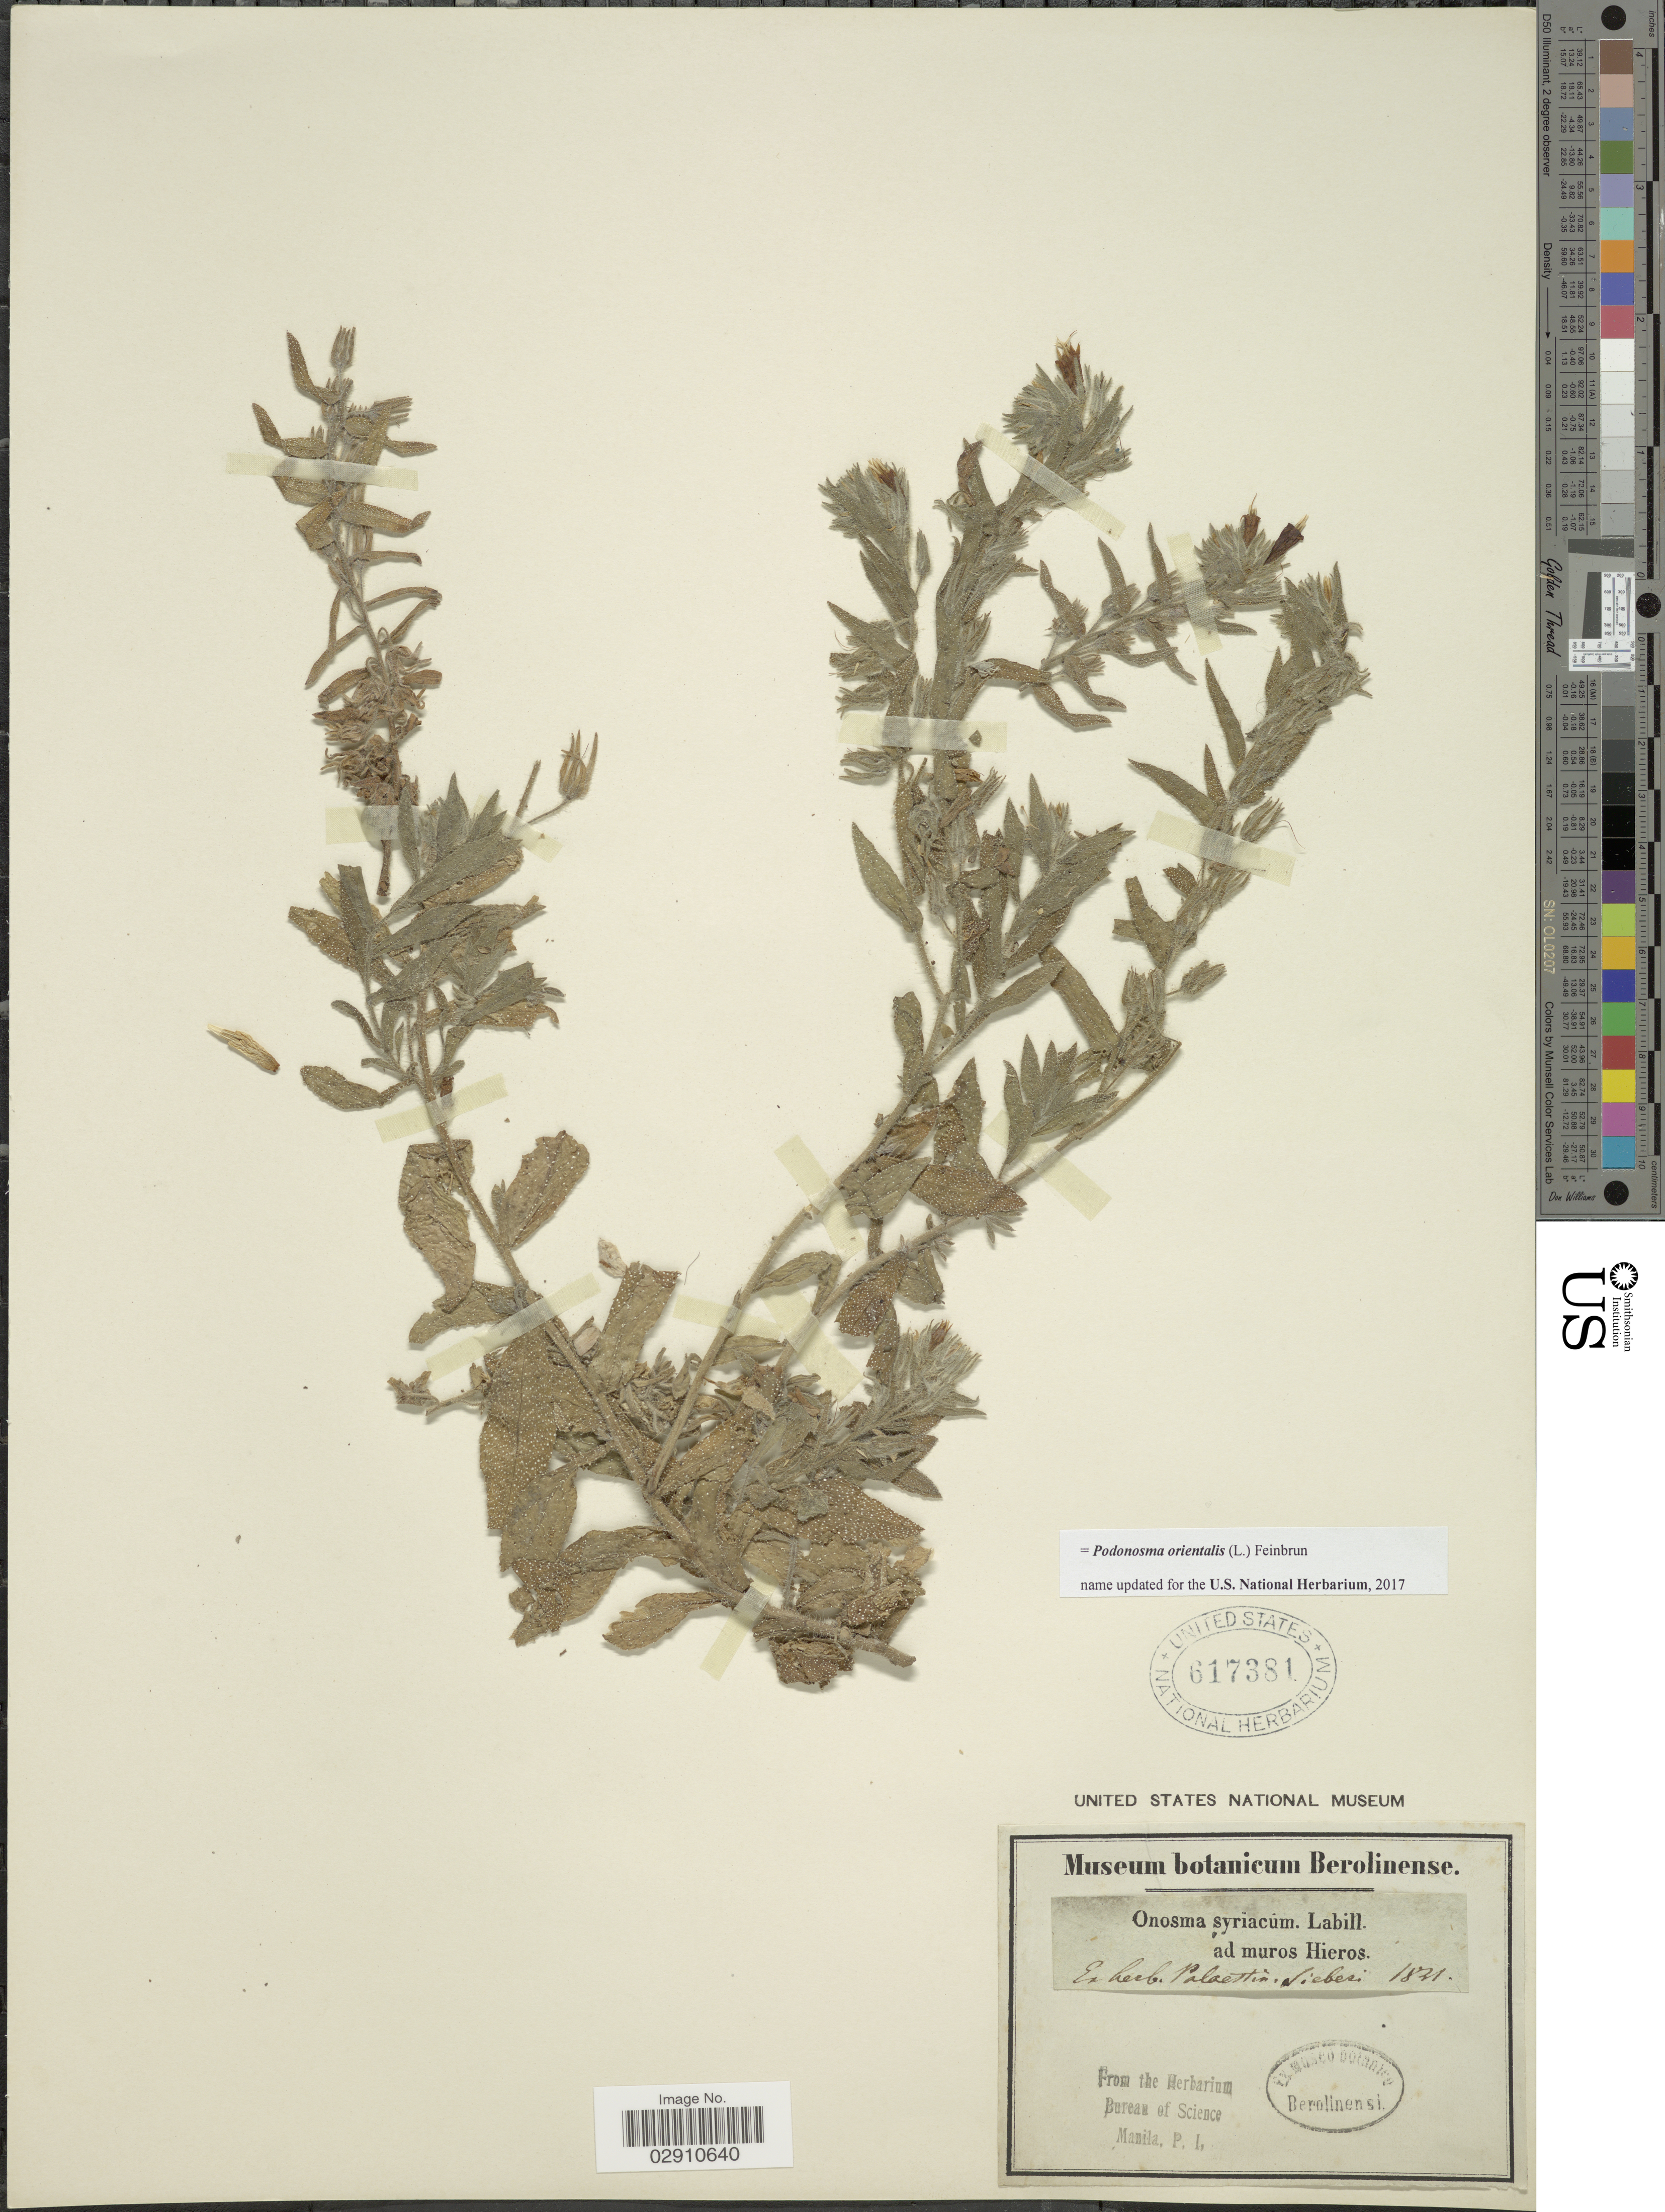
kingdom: Plantae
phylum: Tracheophyta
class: Magnoliopsida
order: Boraginales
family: Boraginaceae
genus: Podonosma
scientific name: Podonosma orientalis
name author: (L.) Feinbrun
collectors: -- Sieber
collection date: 1821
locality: Ad muros Hieros.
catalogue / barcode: US 617381